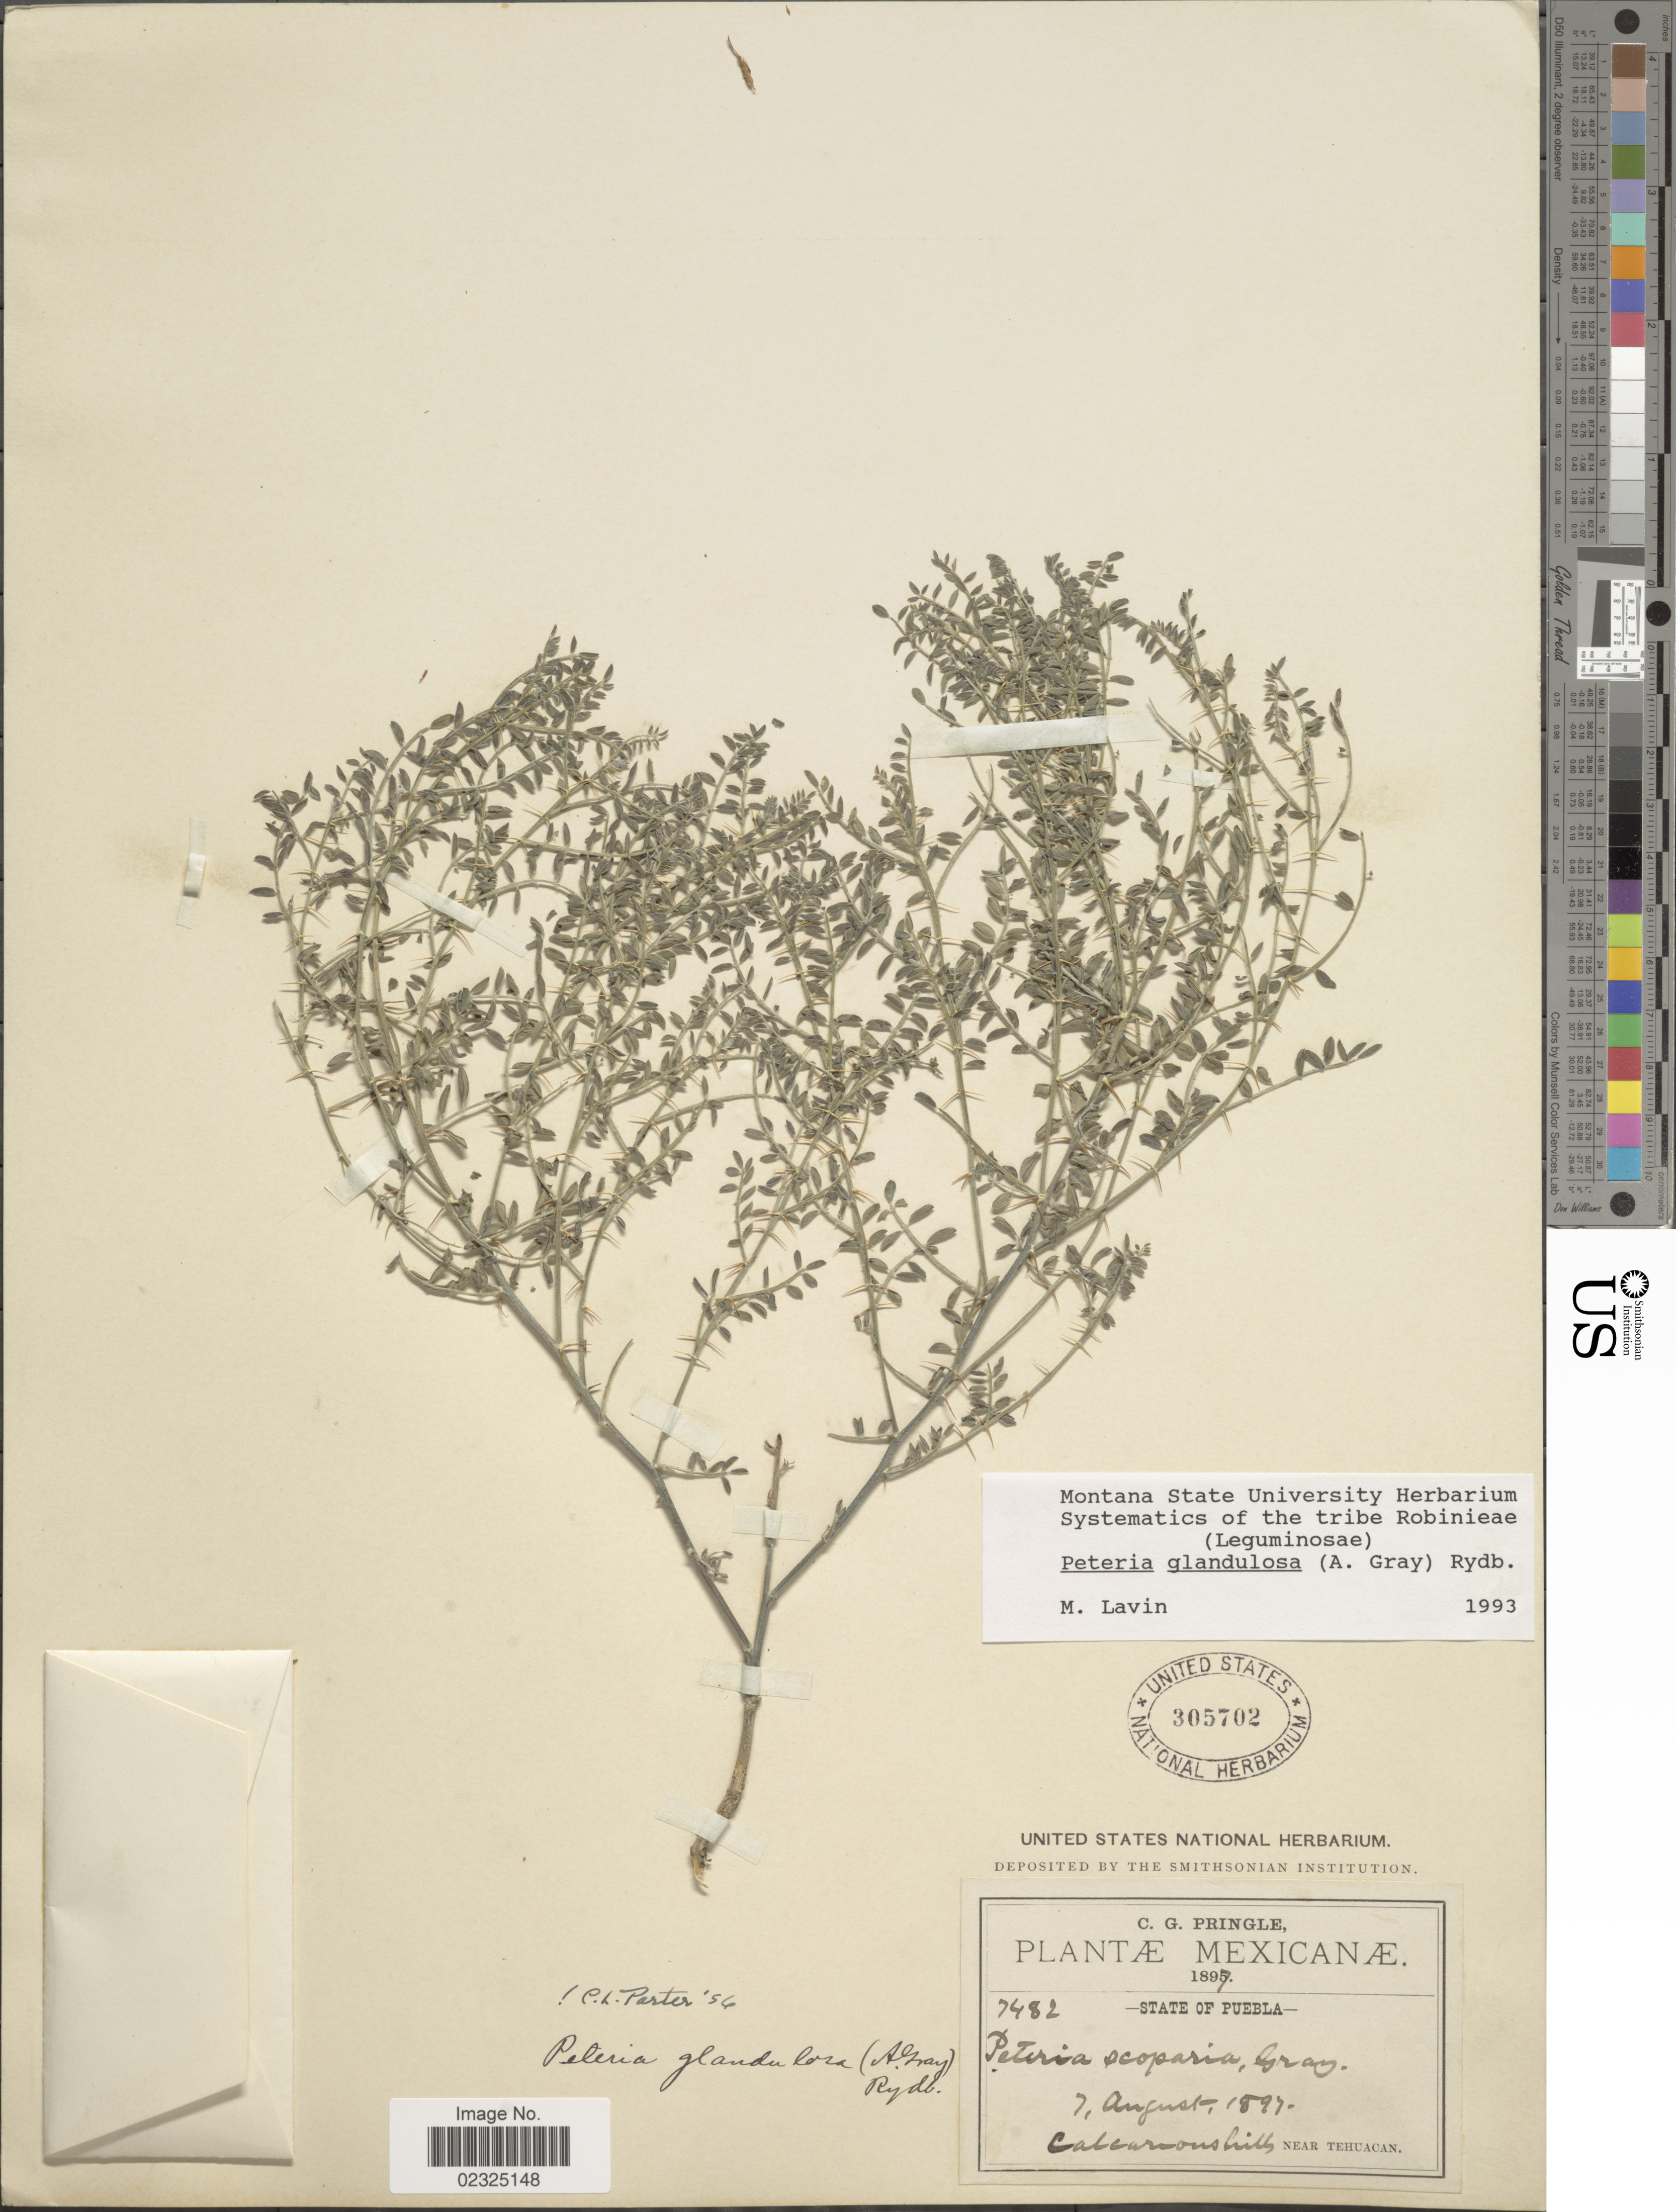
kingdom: Plantae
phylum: Tracheophyta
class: Magnoliopsida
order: Fabales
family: Fabaceae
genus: Peteria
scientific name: Peteria glandulosa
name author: (A. Gray) Rydb.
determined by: Lavin, M.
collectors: C. G. Pringle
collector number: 7482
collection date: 1897-08-07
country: Mexico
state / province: Puebla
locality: Calcareous hills, near Tehuacan.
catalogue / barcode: US 305702